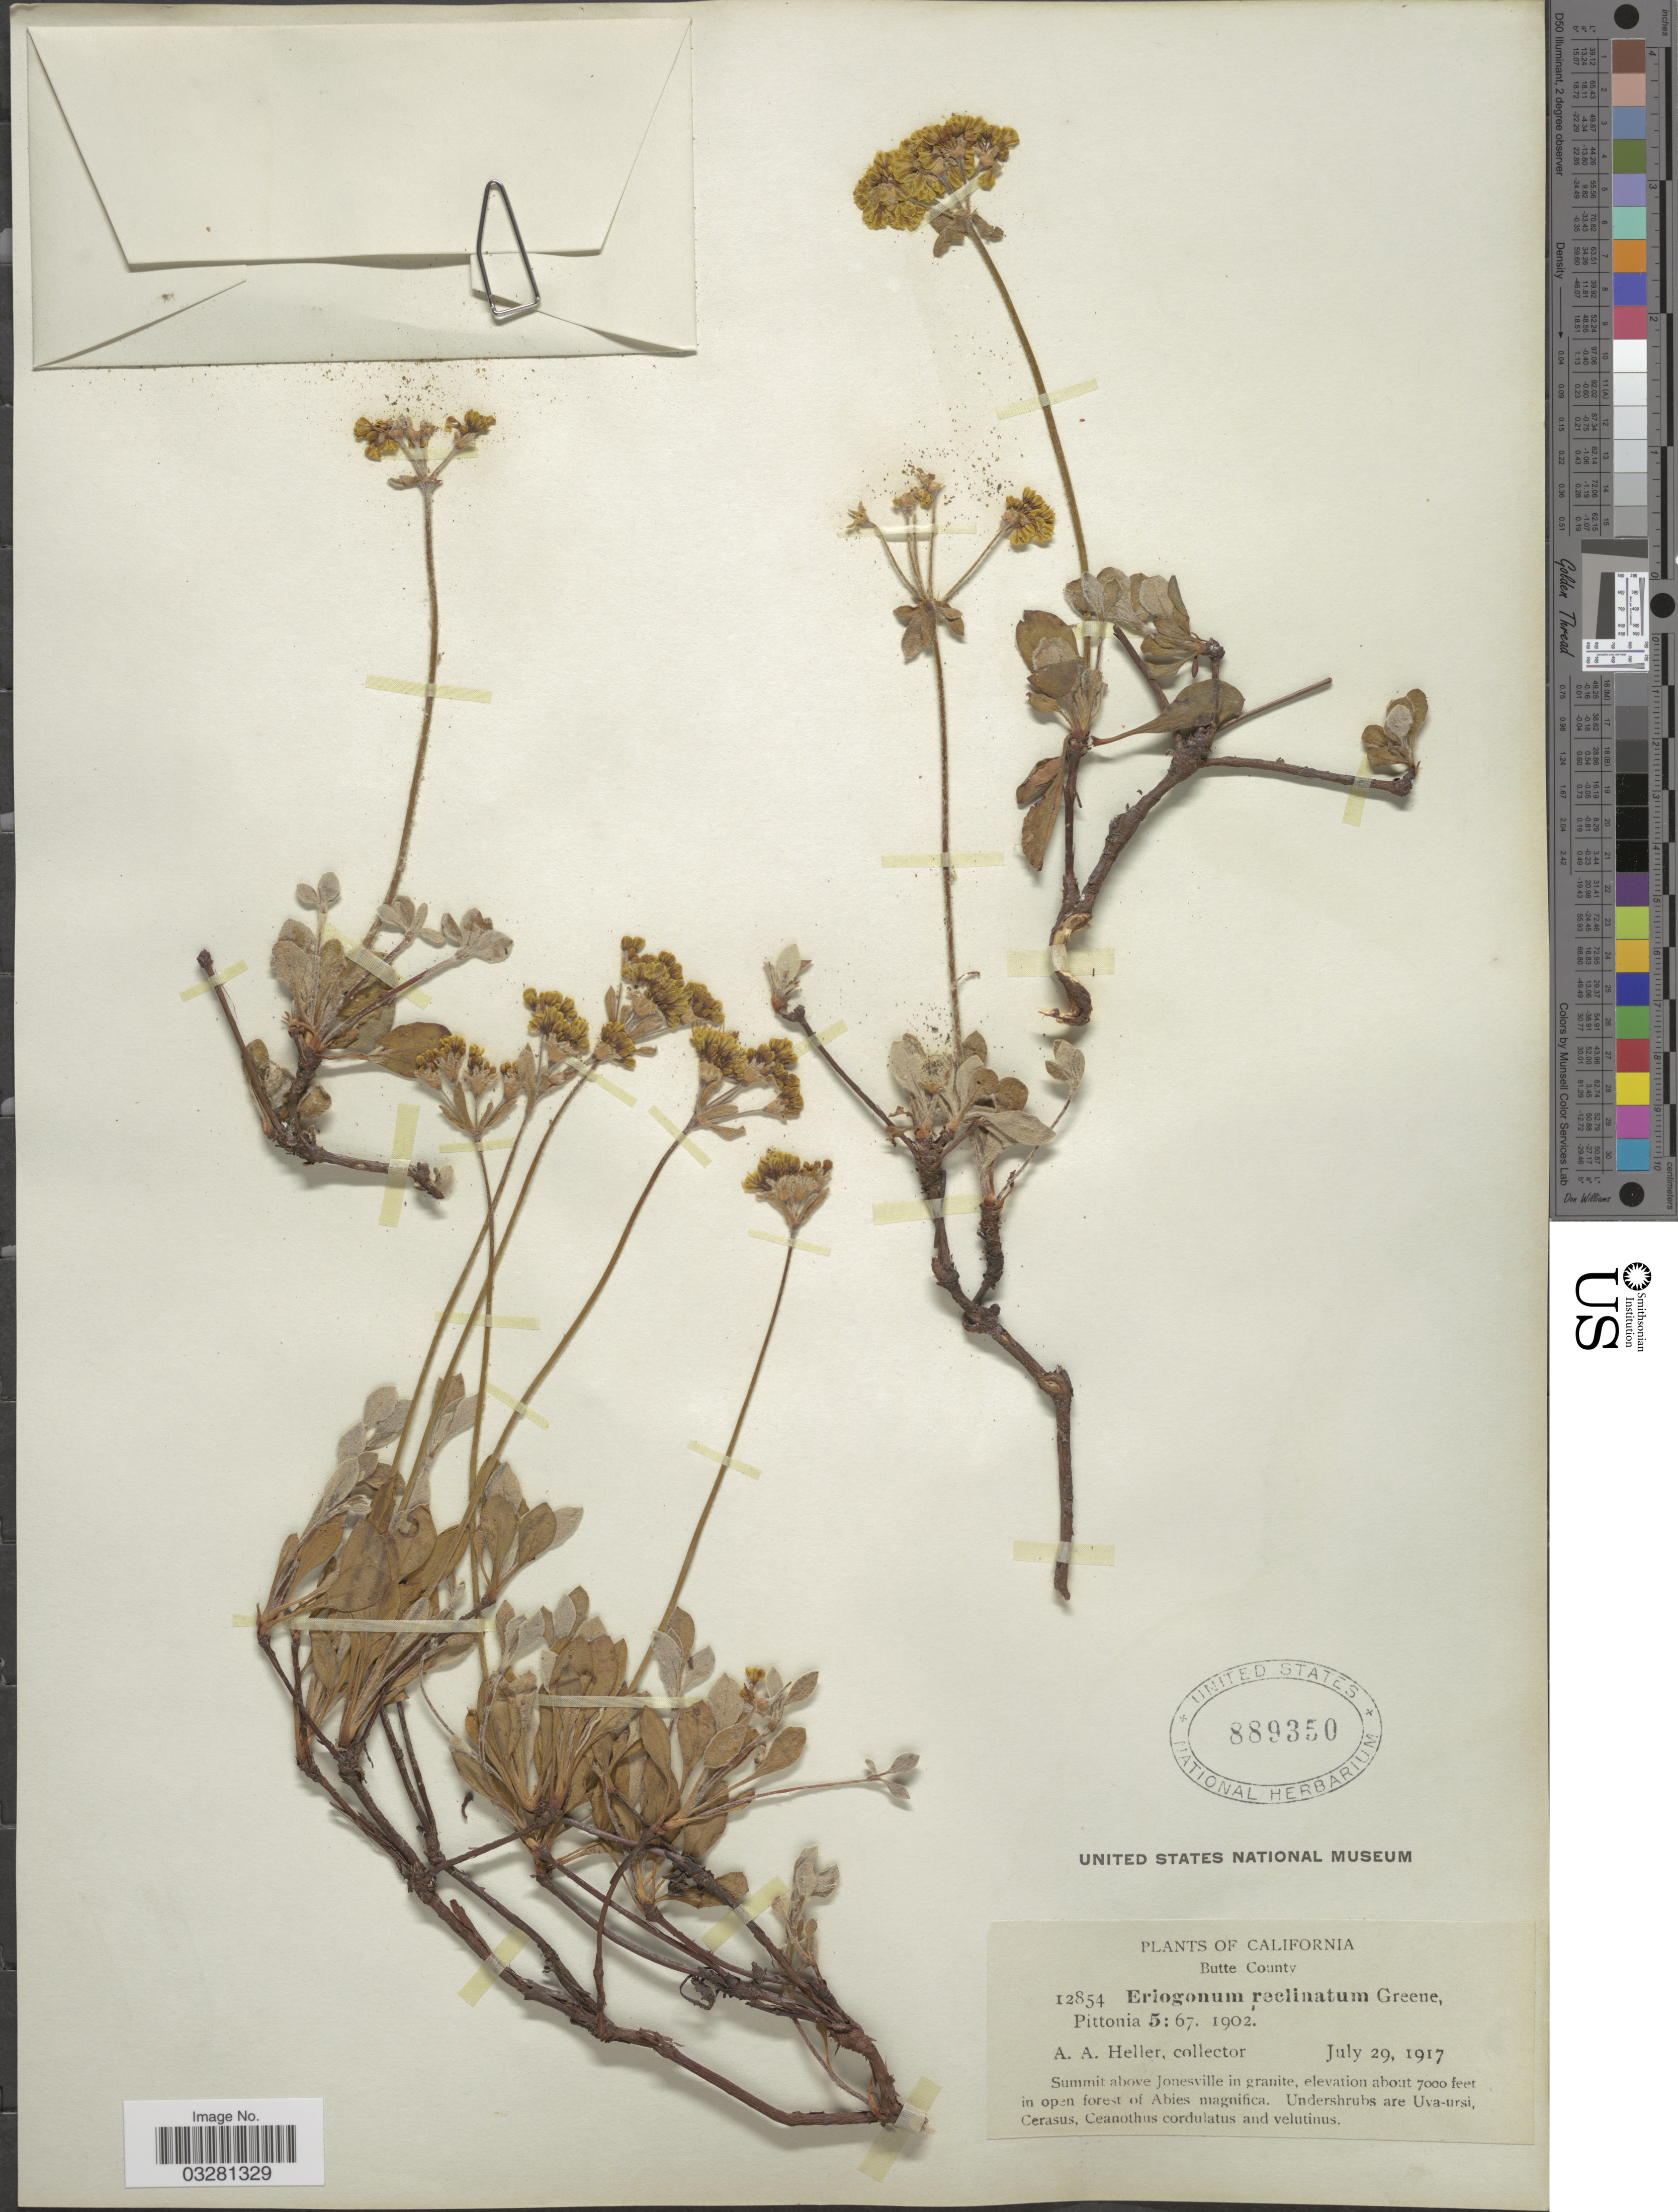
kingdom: Plantae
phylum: Tracheophyta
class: Magnoliopsida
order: Caryophyllales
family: Polygonaceae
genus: Eriogonum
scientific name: Eriogonum umbellatum var. umbellatum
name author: Torr.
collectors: A. A. Heller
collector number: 12854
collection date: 1917-07-29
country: United States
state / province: California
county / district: Butte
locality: Butte County. Summit above Jonesville.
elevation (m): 2134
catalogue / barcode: US 889350